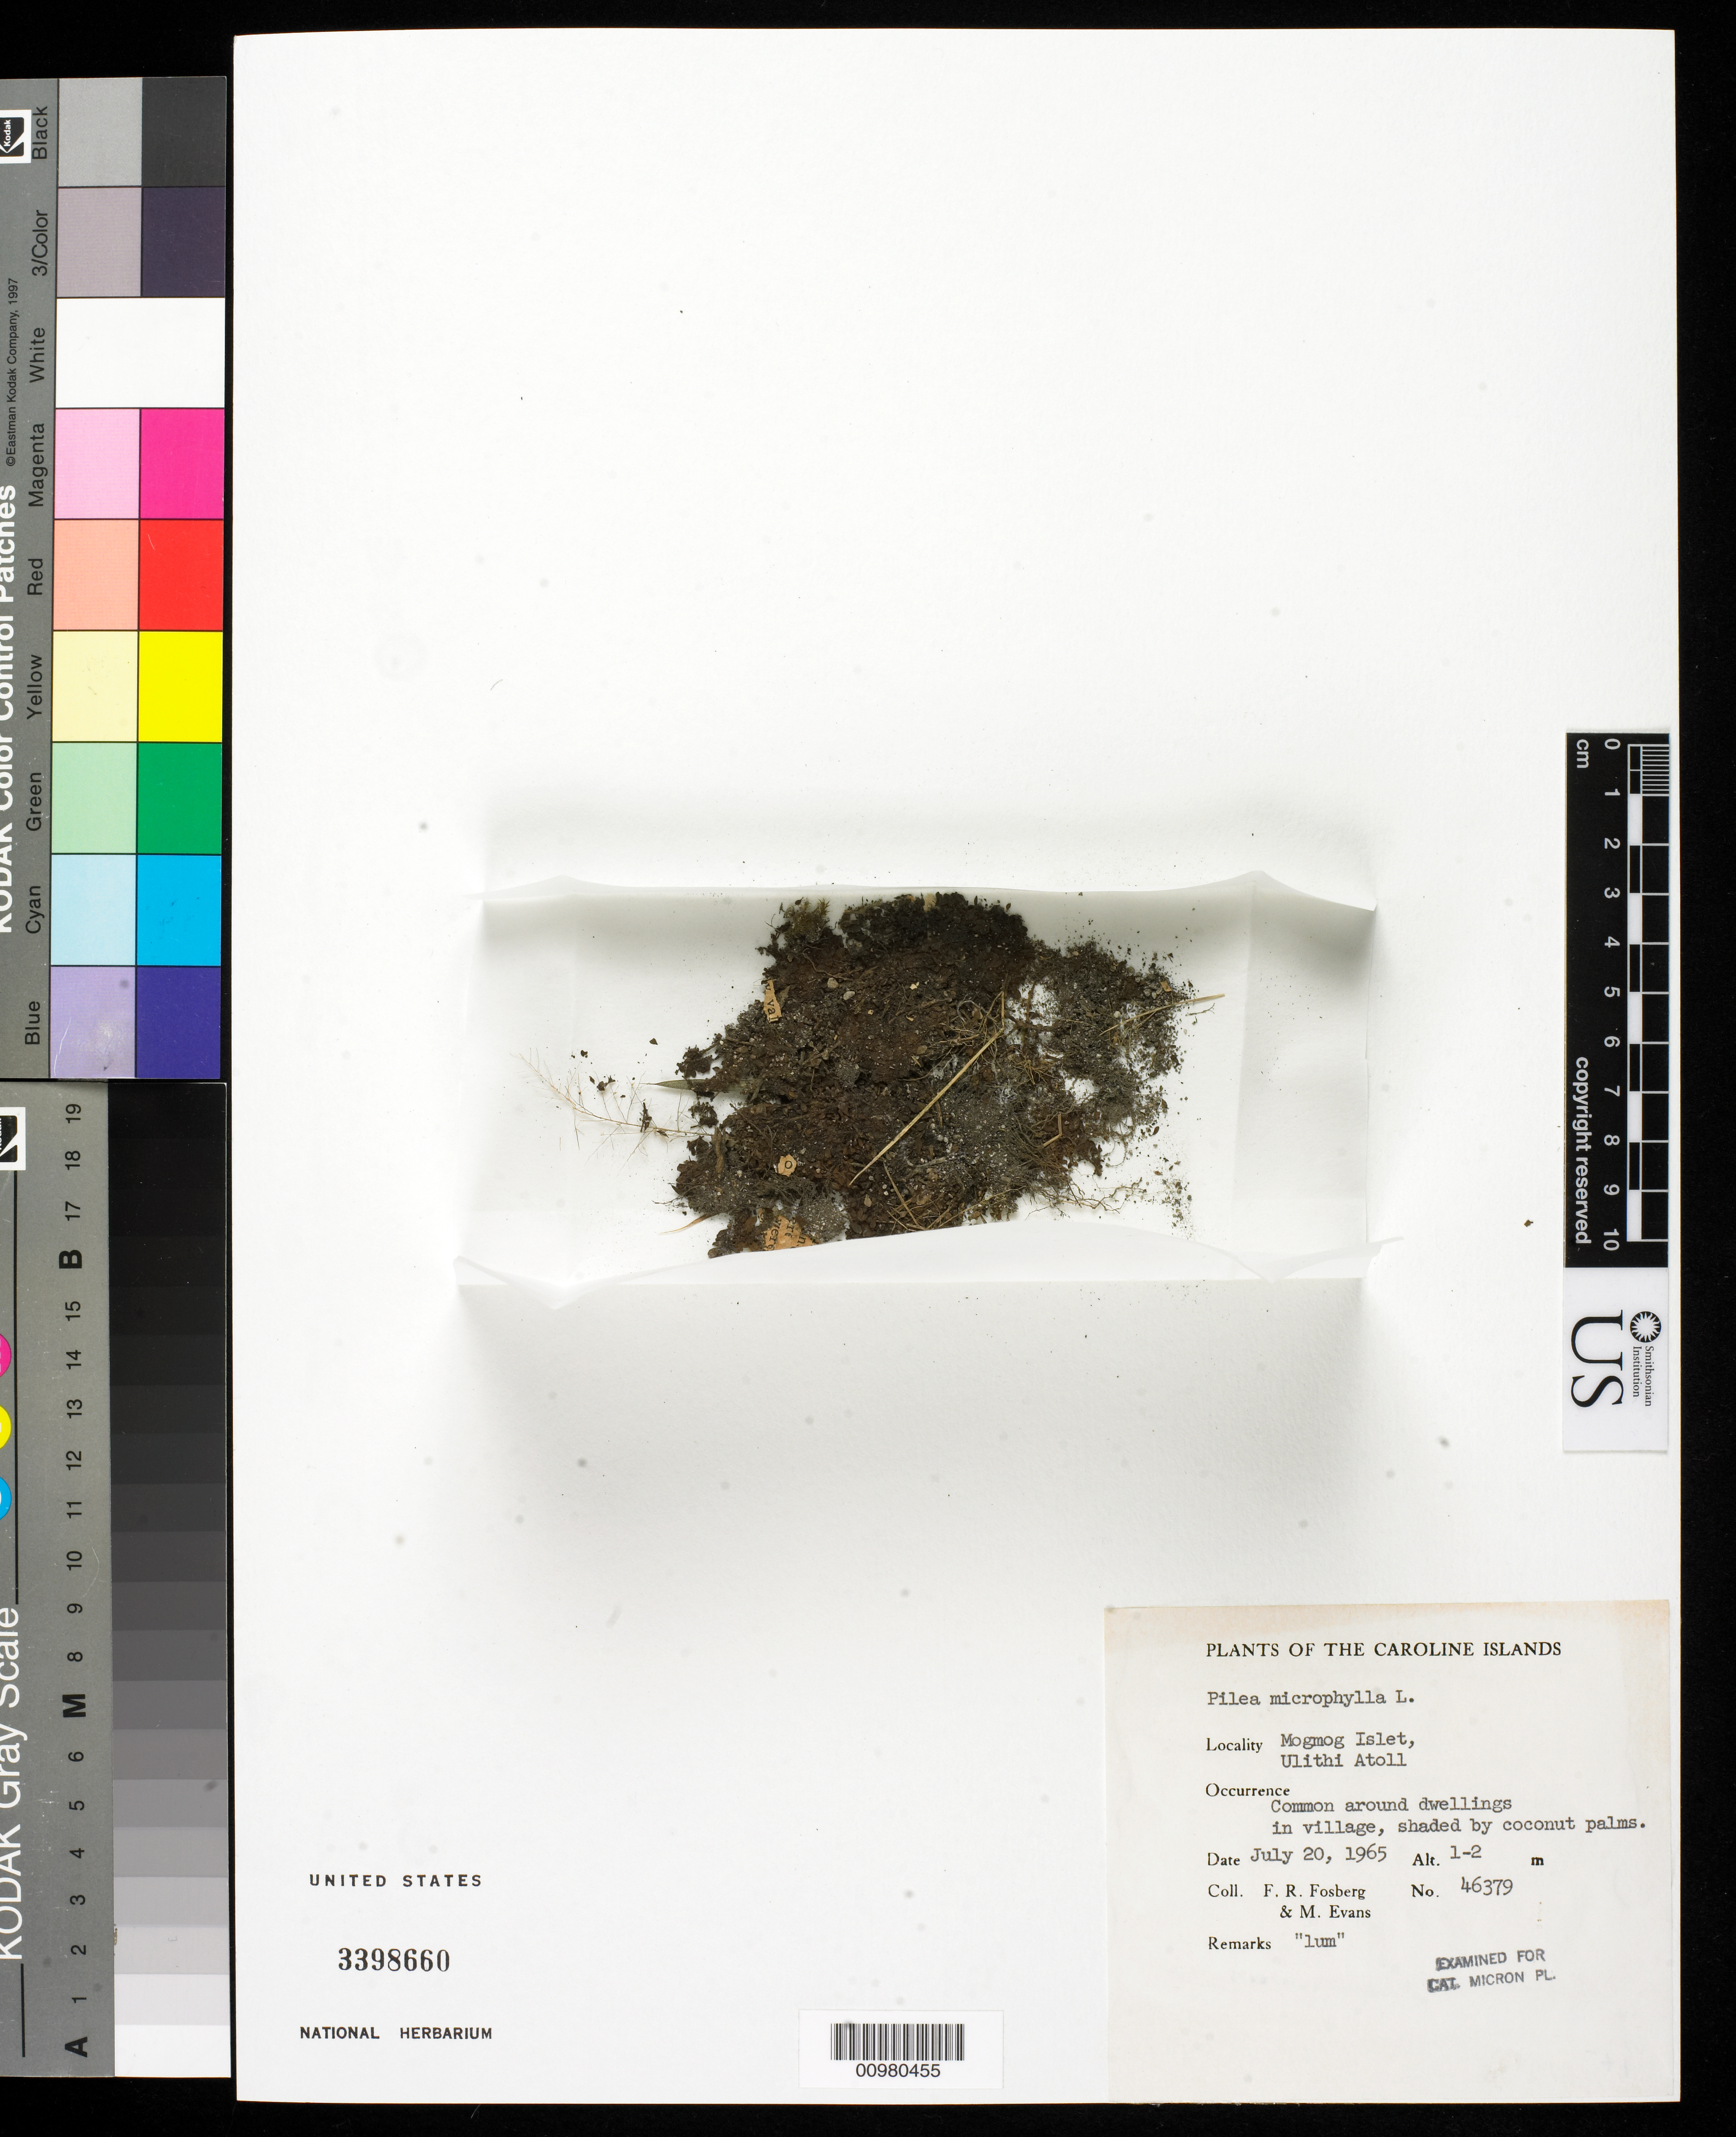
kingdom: Plantae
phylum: Tracheophyta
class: Magnoliopsida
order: Rosales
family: Urticaceae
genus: Pilea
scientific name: Pilea microphylla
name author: (L.) Liebm.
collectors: F. R. Fosberg & M. Evans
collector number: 46379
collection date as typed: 20 Jul 1965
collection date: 1965-07-20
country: Micronesia, Federated States of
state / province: Yap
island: Ulithi Atoll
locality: Mogmog Islet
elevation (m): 1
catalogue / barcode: US 3398660